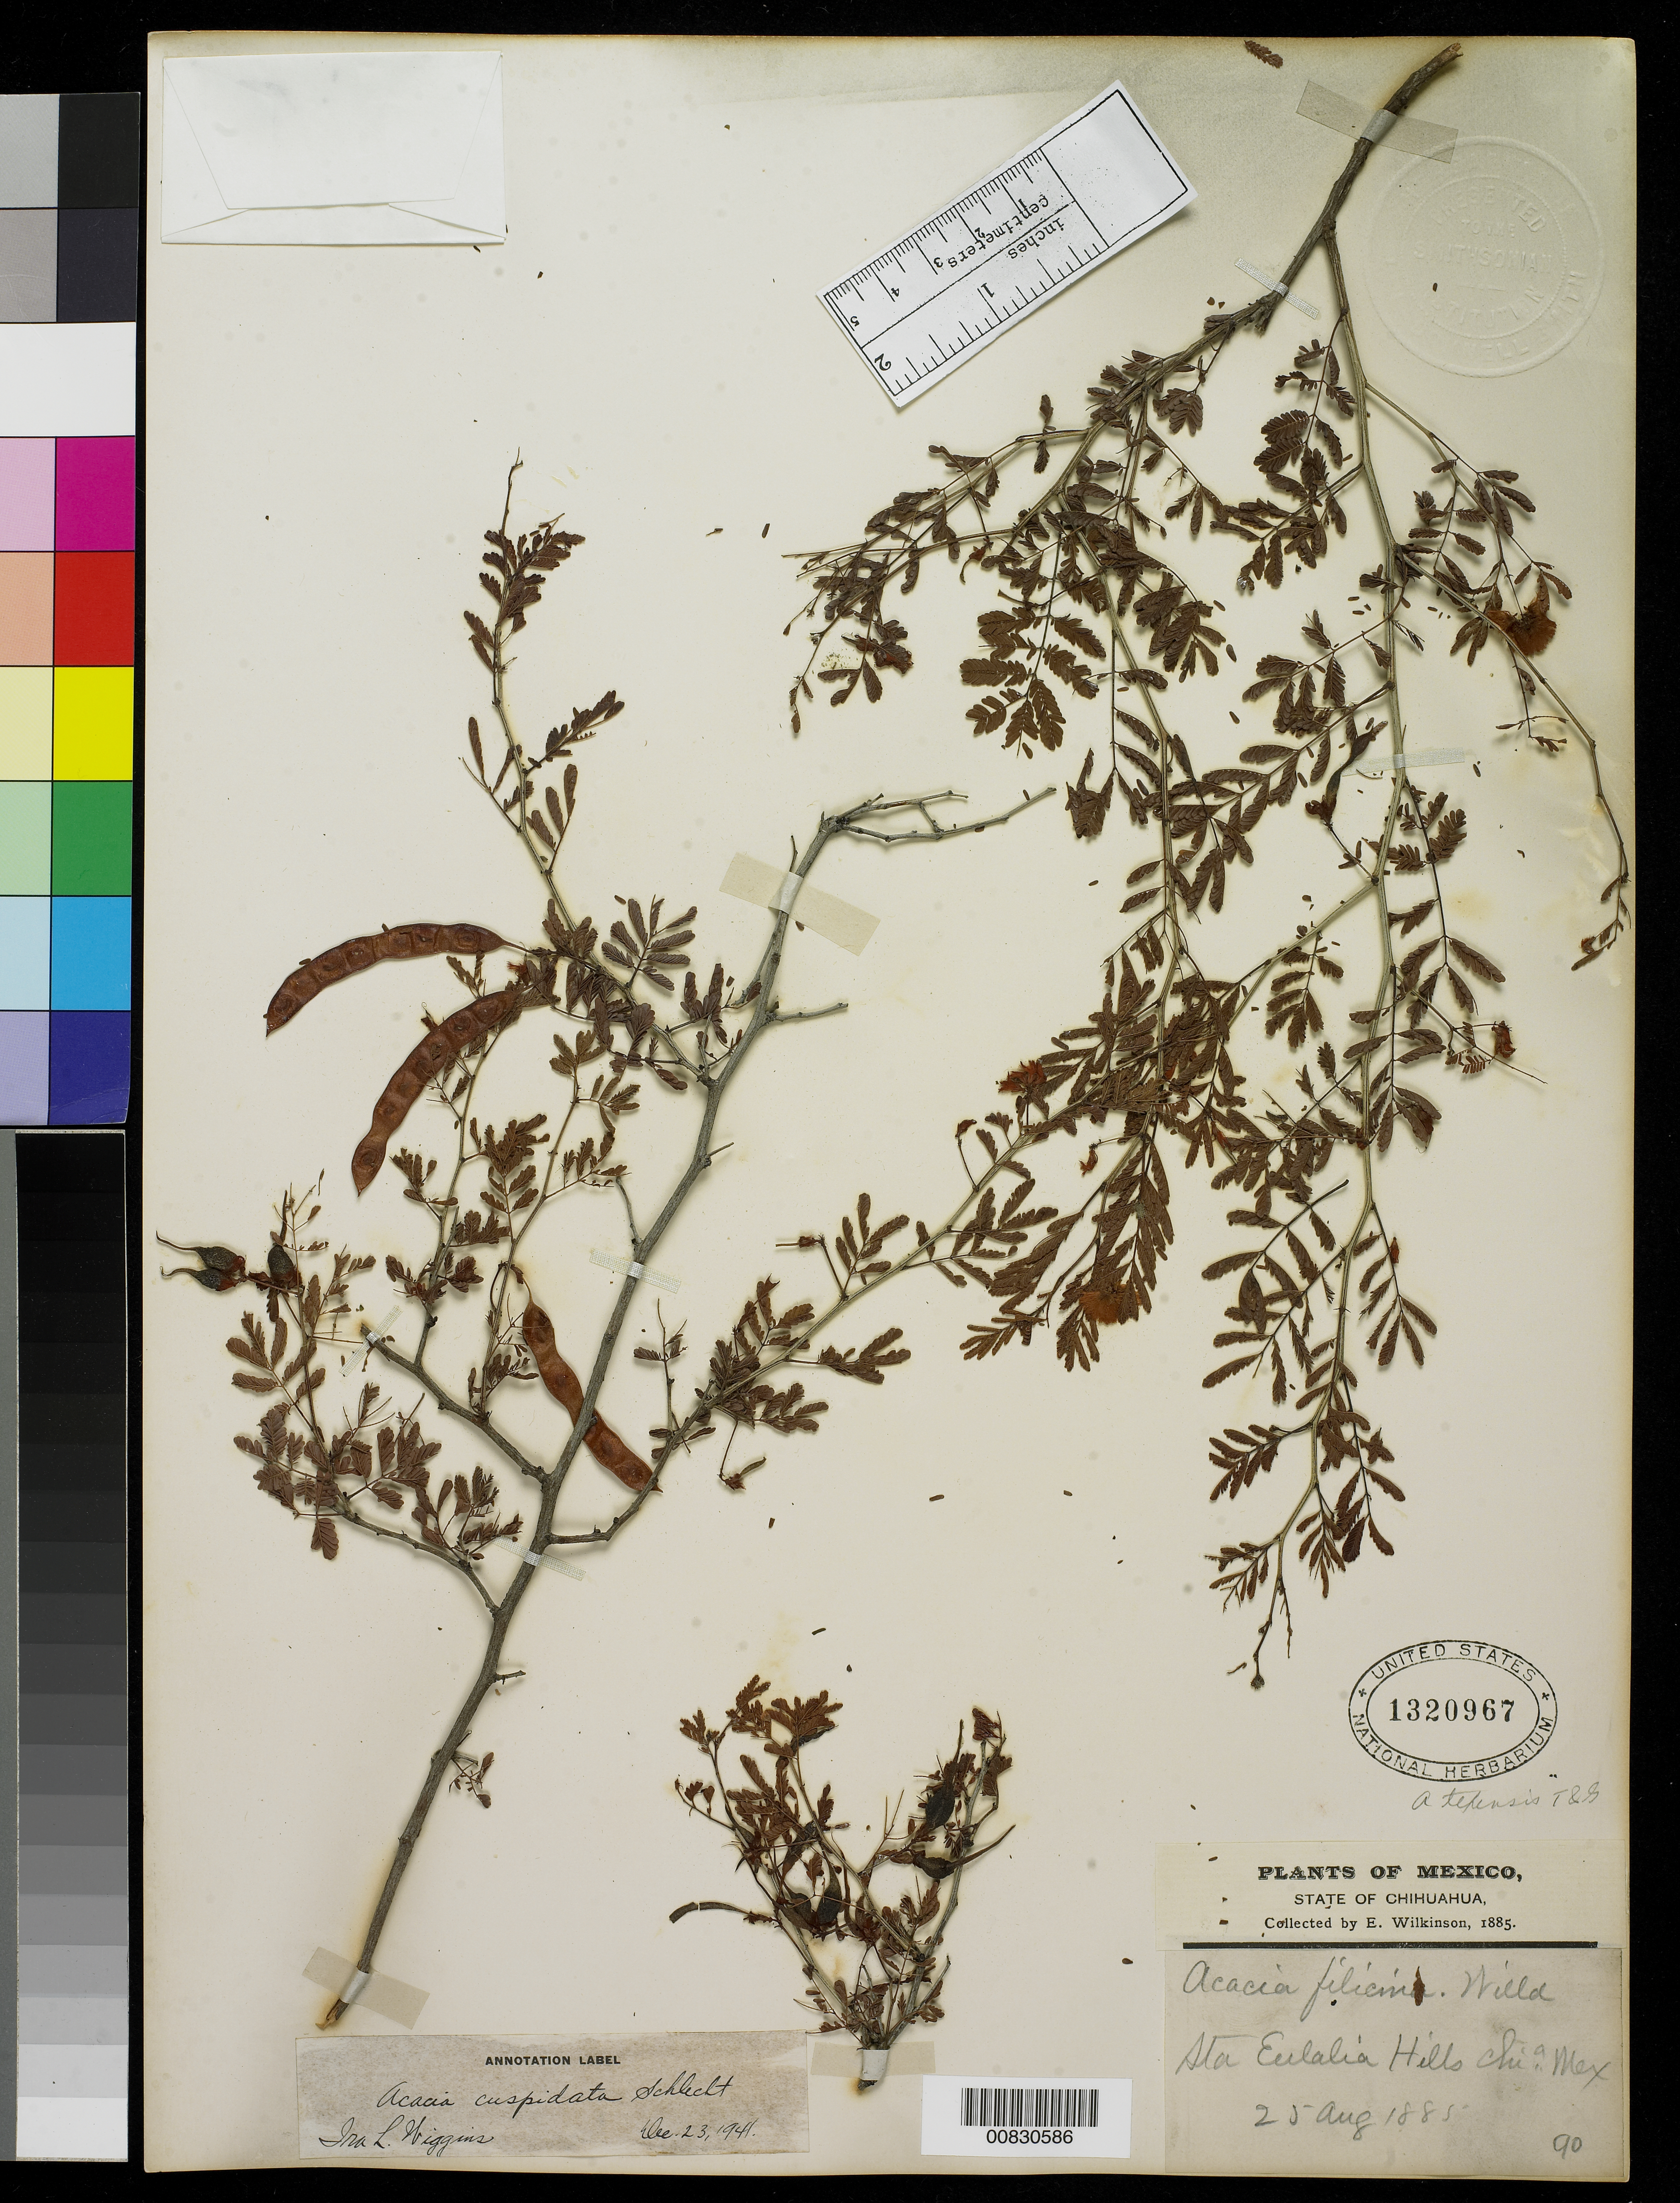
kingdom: Plantae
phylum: Tracheophyta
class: Magnoliopsida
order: Fabales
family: Fabaceae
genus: Acaciella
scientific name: Acaciella angustissima var. texensis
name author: (Nutt. ex Torr. & A. Gray) L. Rico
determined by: Strong, M. T., (US), Smithsonian Institution - National Museum of Natural History (UNITED STATES)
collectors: E. Wilkinson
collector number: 90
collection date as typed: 25 Aug 1885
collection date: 1885-08-25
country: Mexico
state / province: Chihuahua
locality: Sta. Eulalia Hills, Chihuahua.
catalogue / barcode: US 1320967